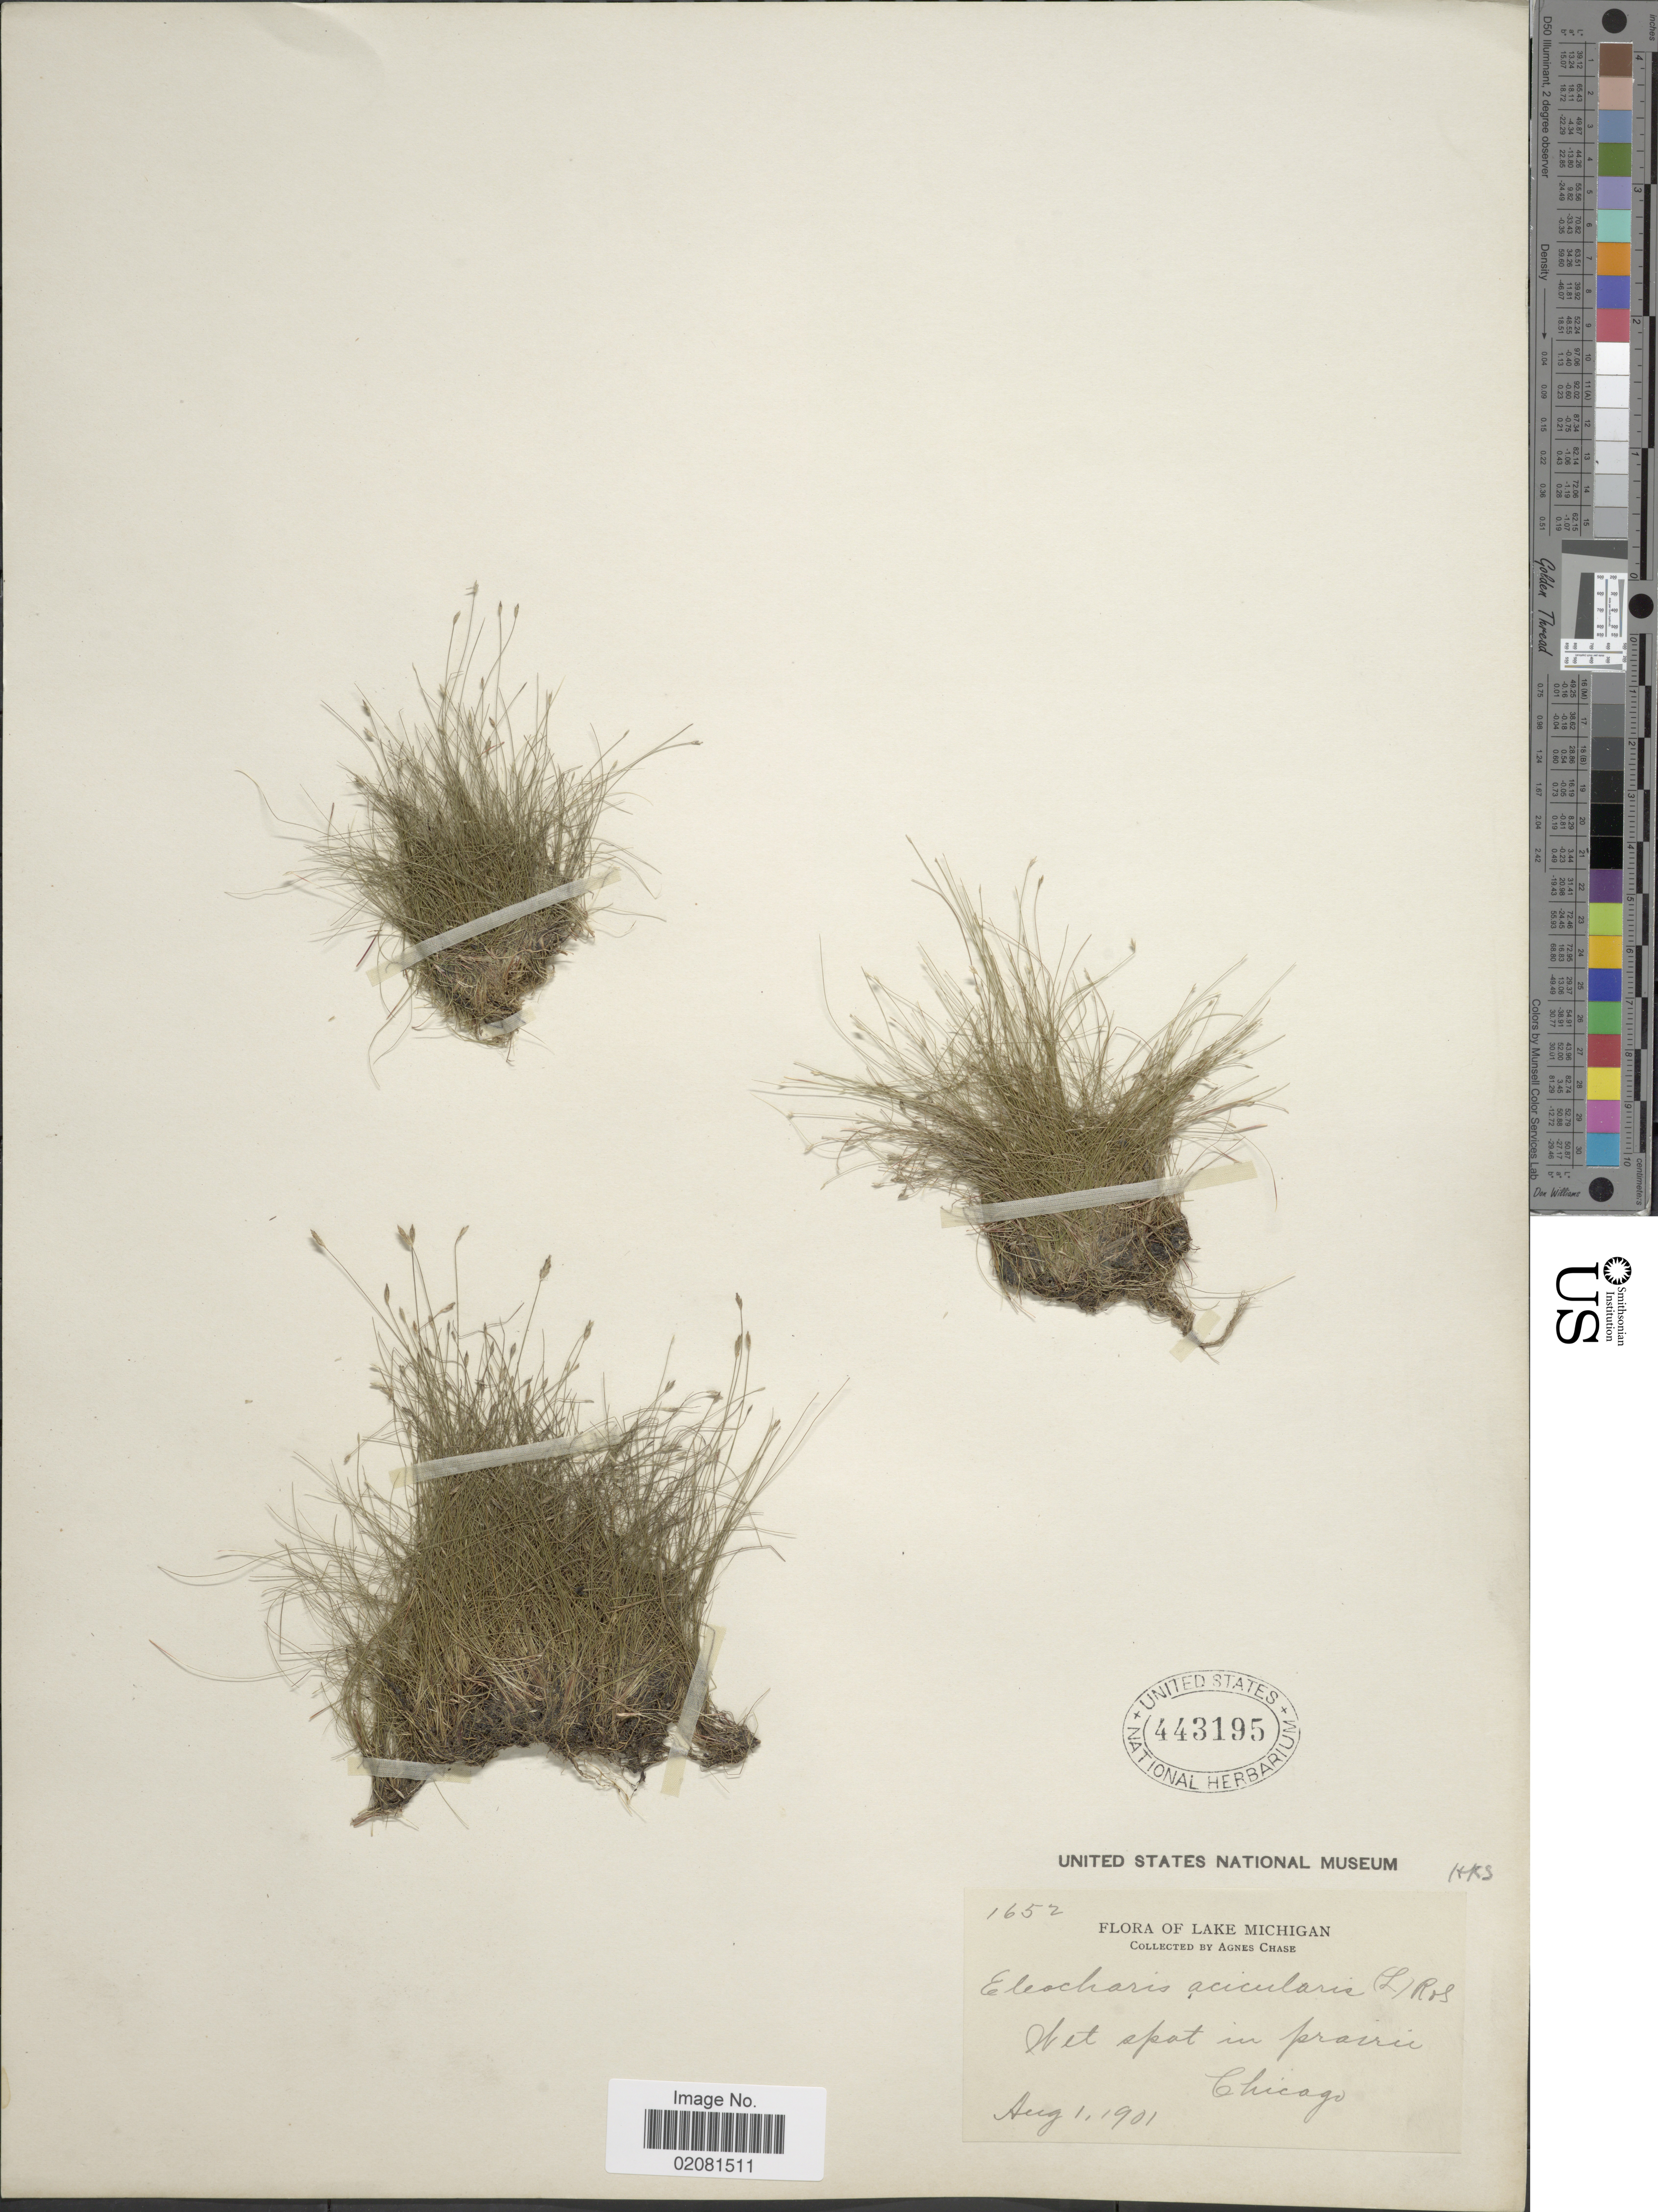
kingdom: Plantae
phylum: Tracheophyta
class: Liliopsida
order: Poales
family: Cyperaceae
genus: Eleocharis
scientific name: Eleocharis acicularis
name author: (L.) Roem. & Schult.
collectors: A. Chase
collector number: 1652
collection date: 1901-08-01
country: United States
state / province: Michigan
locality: Lake Michigan. Wet spot in prairie. Chicago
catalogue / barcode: US 443195